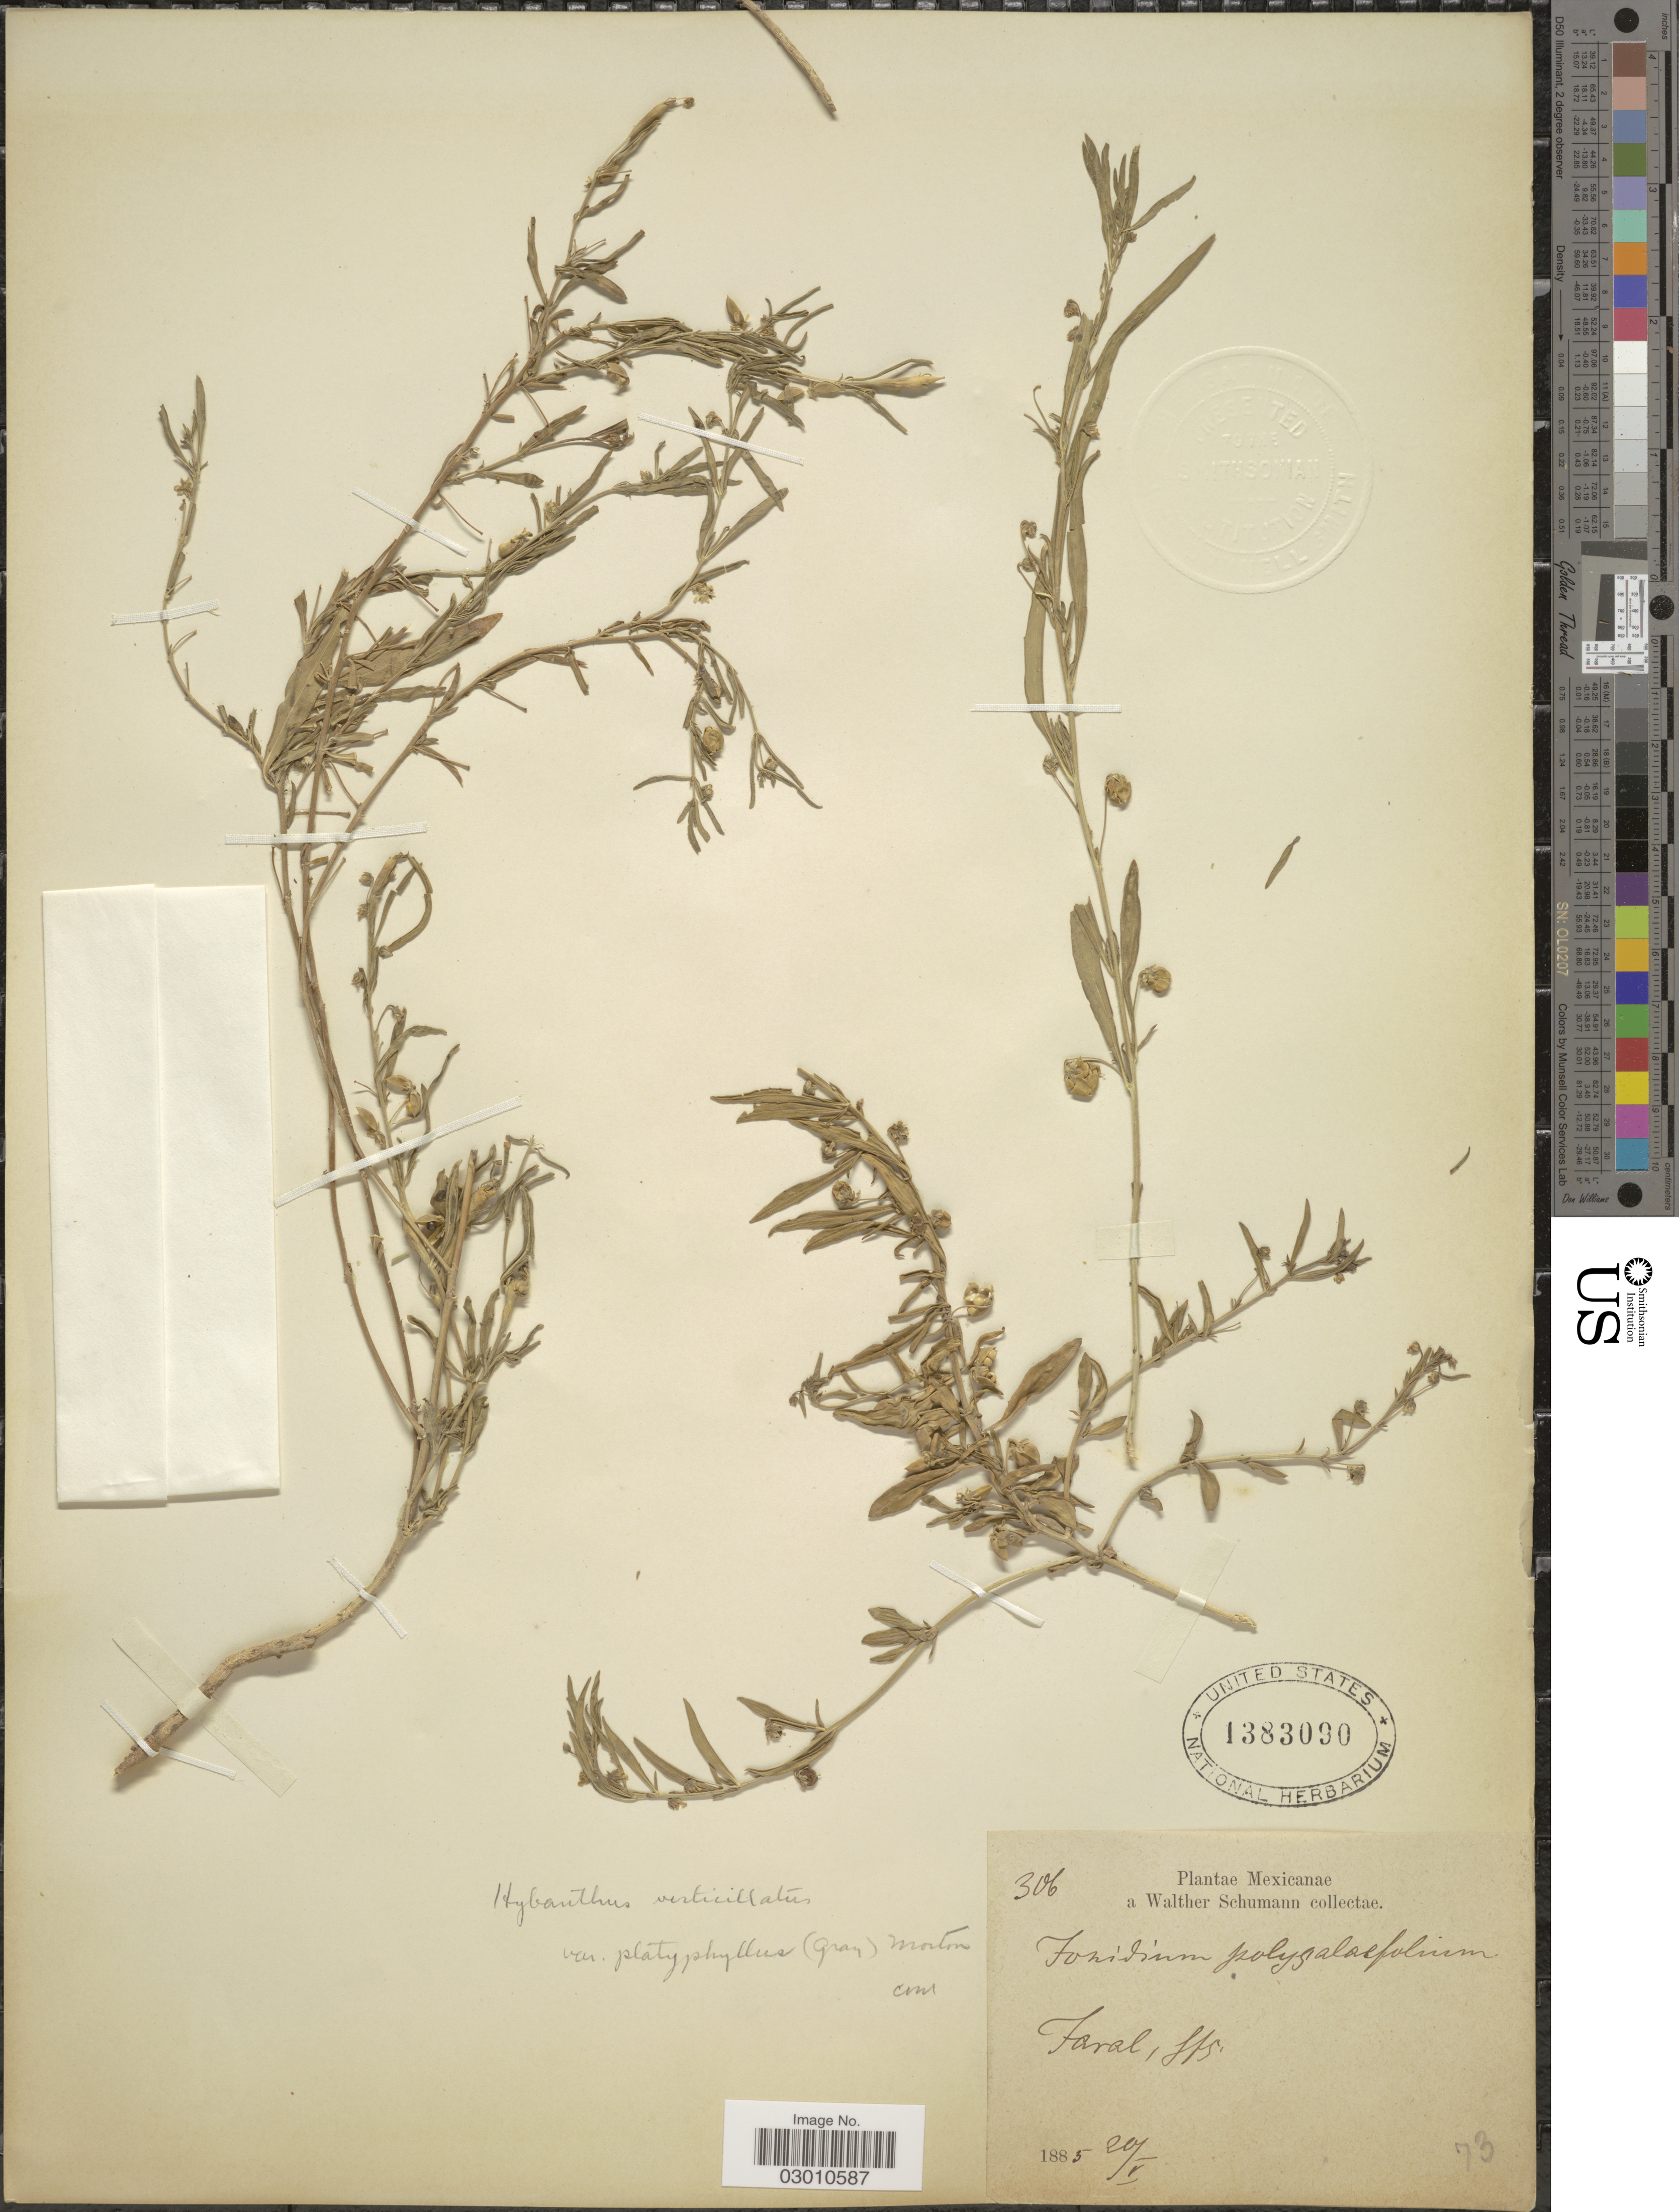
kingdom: Plantae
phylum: Tracheophyta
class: Magnoliopsida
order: Malpighiales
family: Violaceae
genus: Pombalia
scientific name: Pombalia verticillata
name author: (Ortega) Paula-Souza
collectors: W. Schumann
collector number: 306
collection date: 1885-05-20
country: Mexico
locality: Faral, Hs. [interpreted]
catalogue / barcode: US 1383090